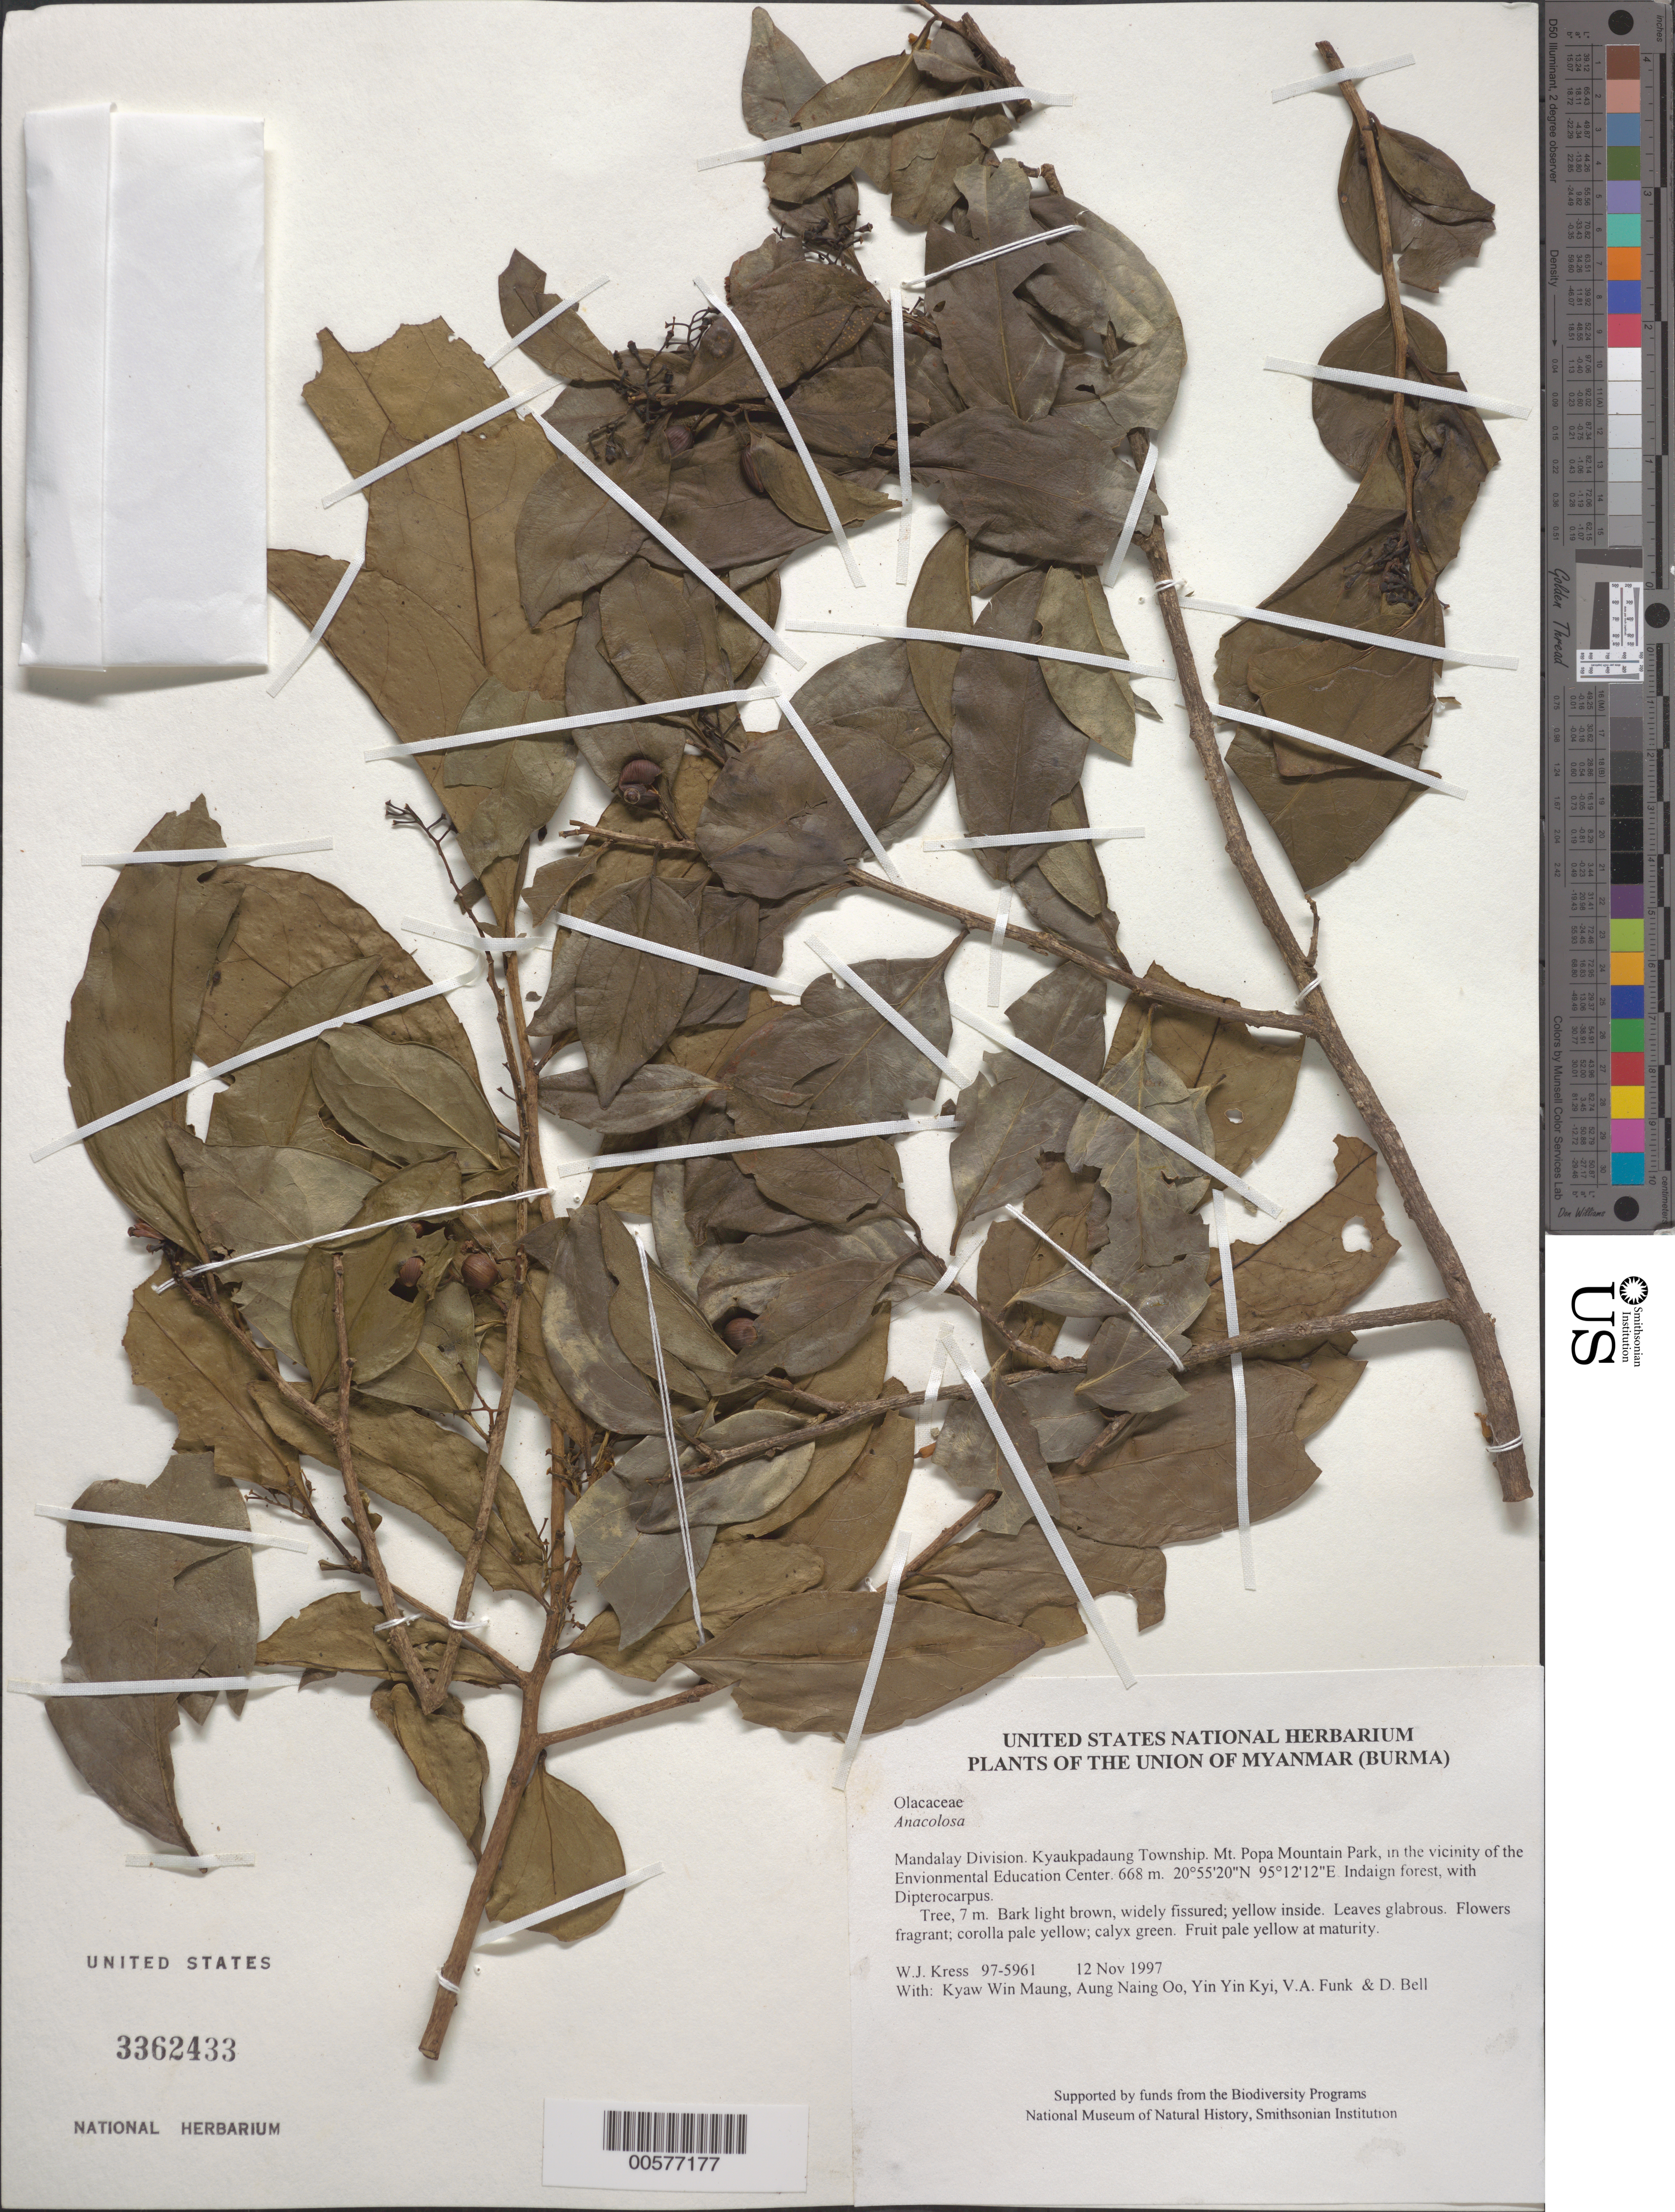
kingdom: Plantae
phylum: Tracheophyta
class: Magnoliopsida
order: Santalales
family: Aptandraceae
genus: Anacolosa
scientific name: Anacolosa sp.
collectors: W. J. Kress, Kyaw Win Maung, Aung Naing Oo, Yin Yin Kyi, V. Funk & D. A. Bell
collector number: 97-5961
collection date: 1997-11-12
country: Myanmar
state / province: Mandalay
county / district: Kyaukpadaung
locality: Mt. Popa Mountain Park, in the vicinity of the Envionmental Education Center.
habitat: Indaign forest, with Dipterocarpus.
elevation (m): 668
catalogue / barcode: US 3362433